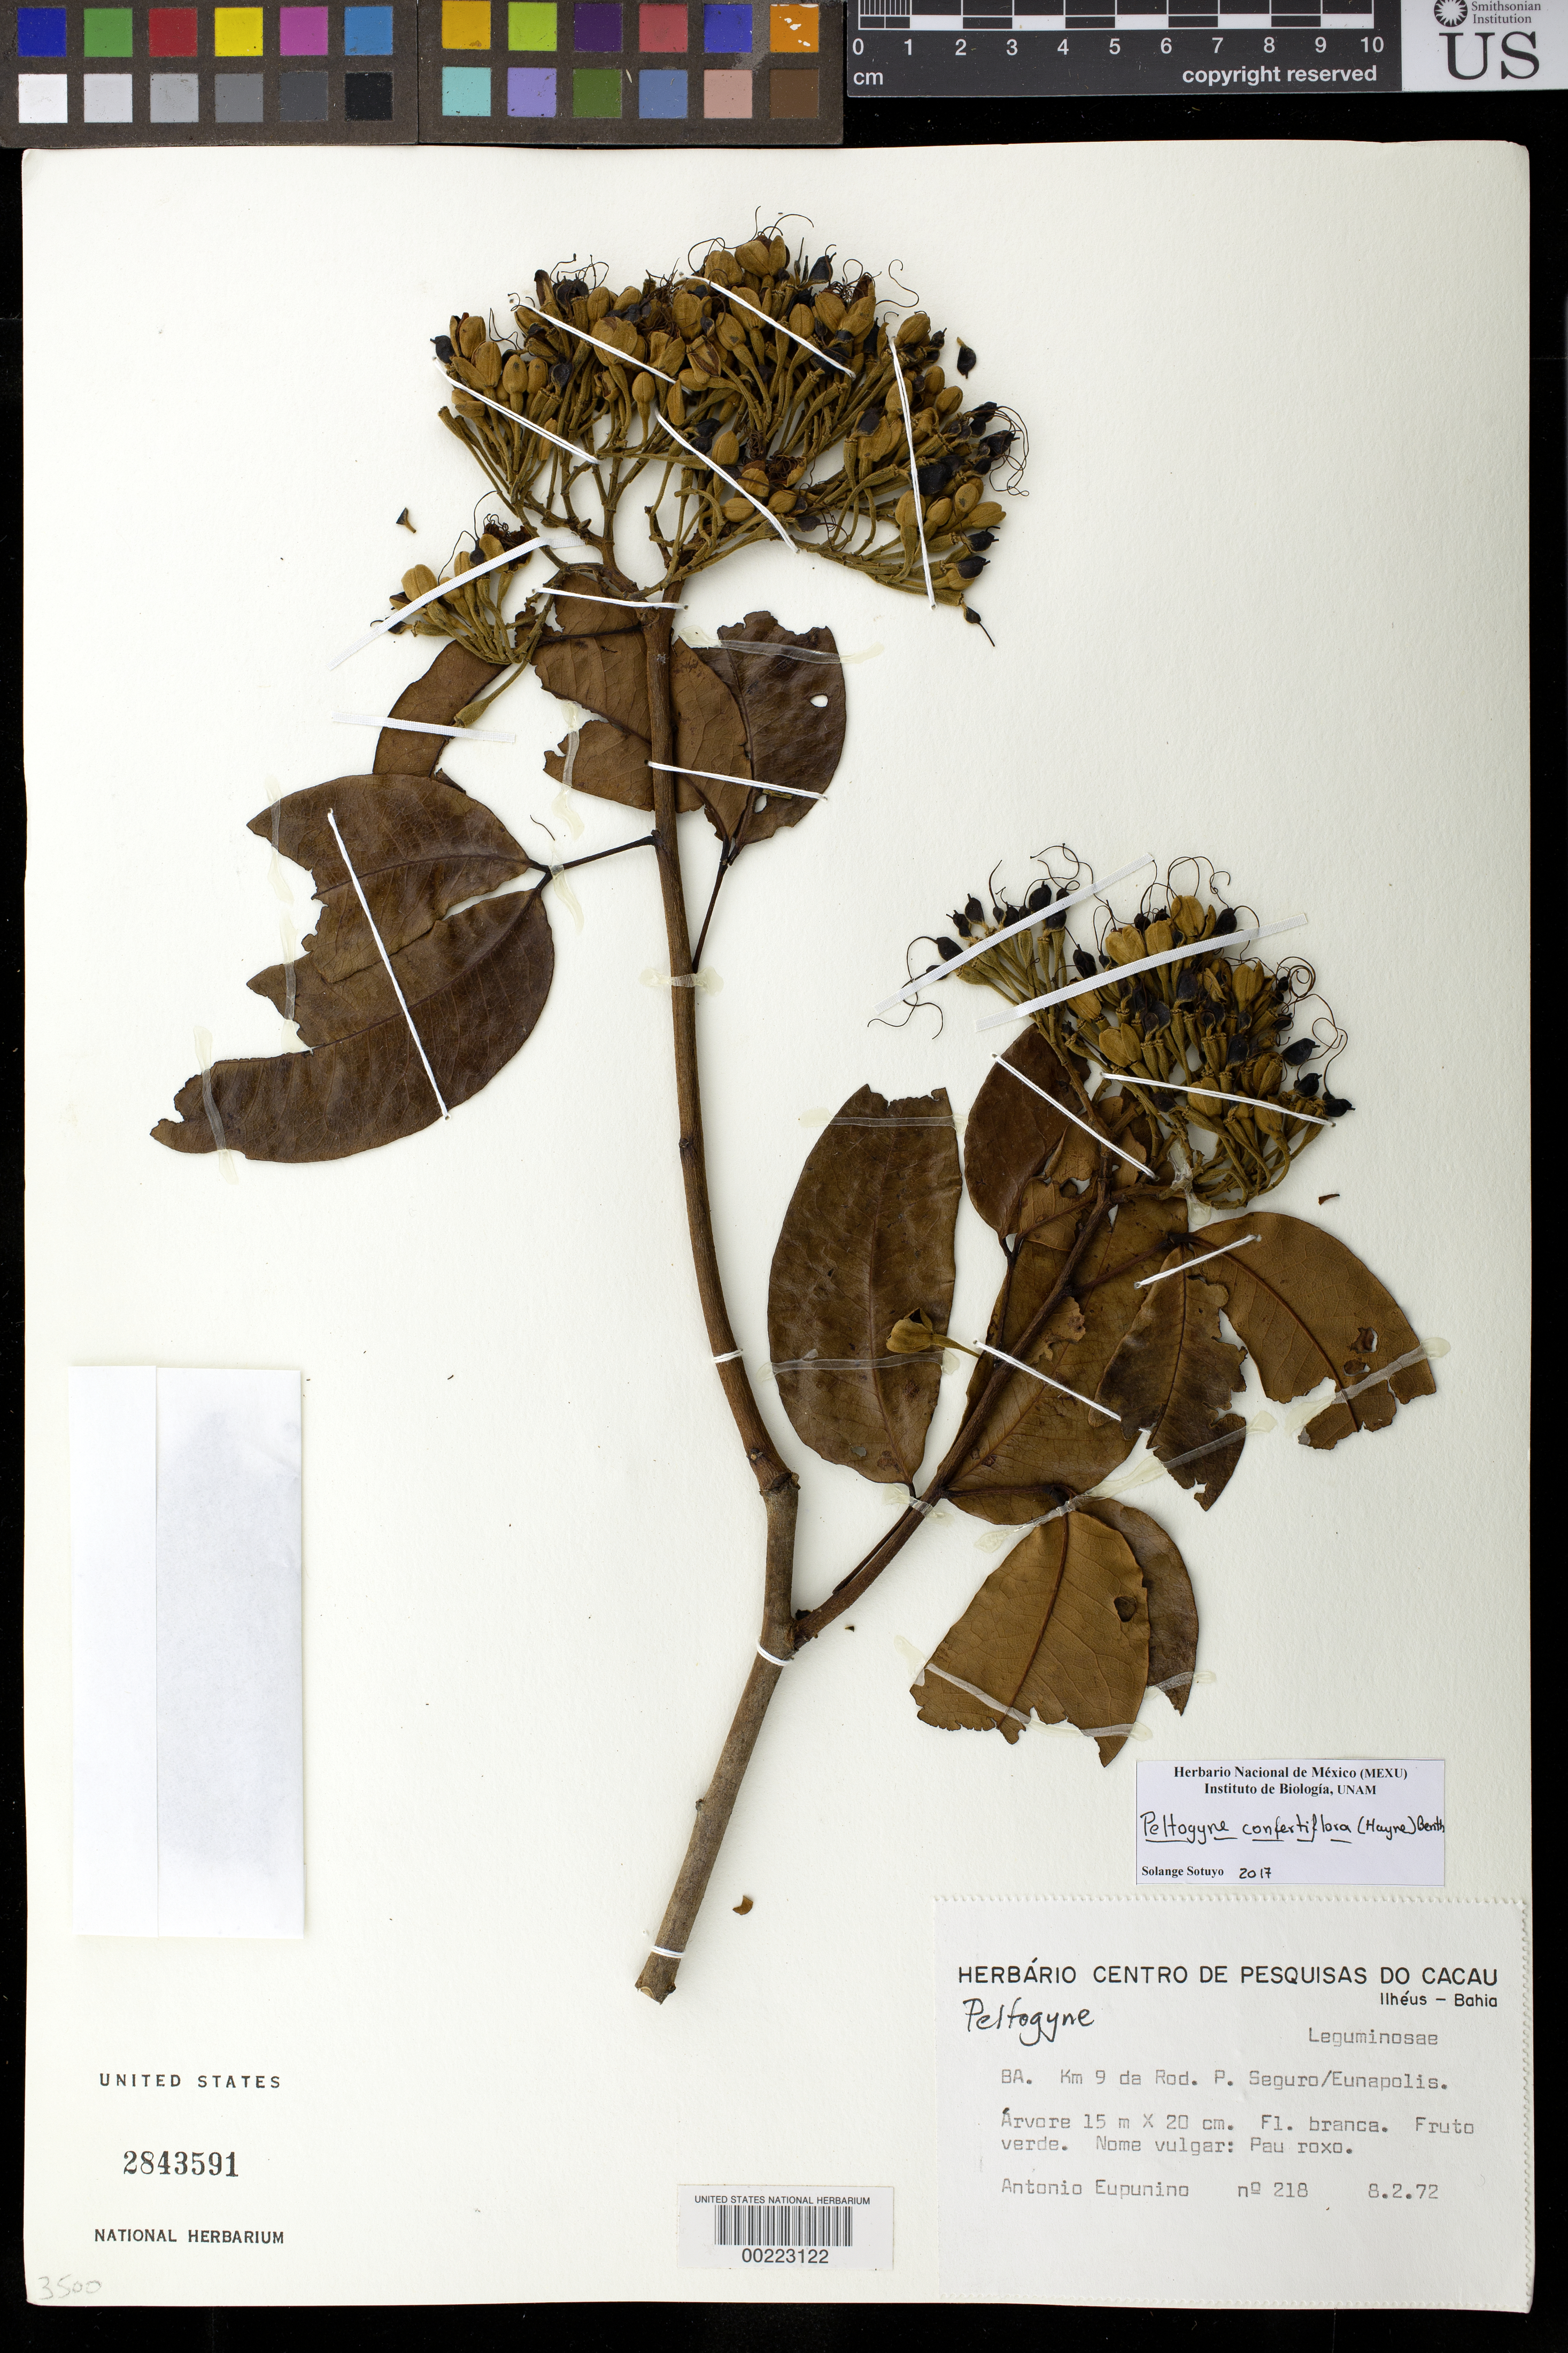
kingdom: Plantae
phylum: Tracheophyta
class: Magnoliopsida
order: Fabales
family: Fabaceae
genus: Peltogyne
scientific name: Peltogyne confertiflora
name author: (Mart. ex Hayne) Benth.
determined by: Sotuyo, Solange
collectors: A. Euponino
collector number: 218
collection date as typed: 08 Feb 1972 or 02 Aug 1972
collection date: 1972-02-08 or 1972-08-02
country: Brazil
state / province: Bahia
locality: Km 9 rod. seguro/eunapolis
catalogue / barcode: US 2843591